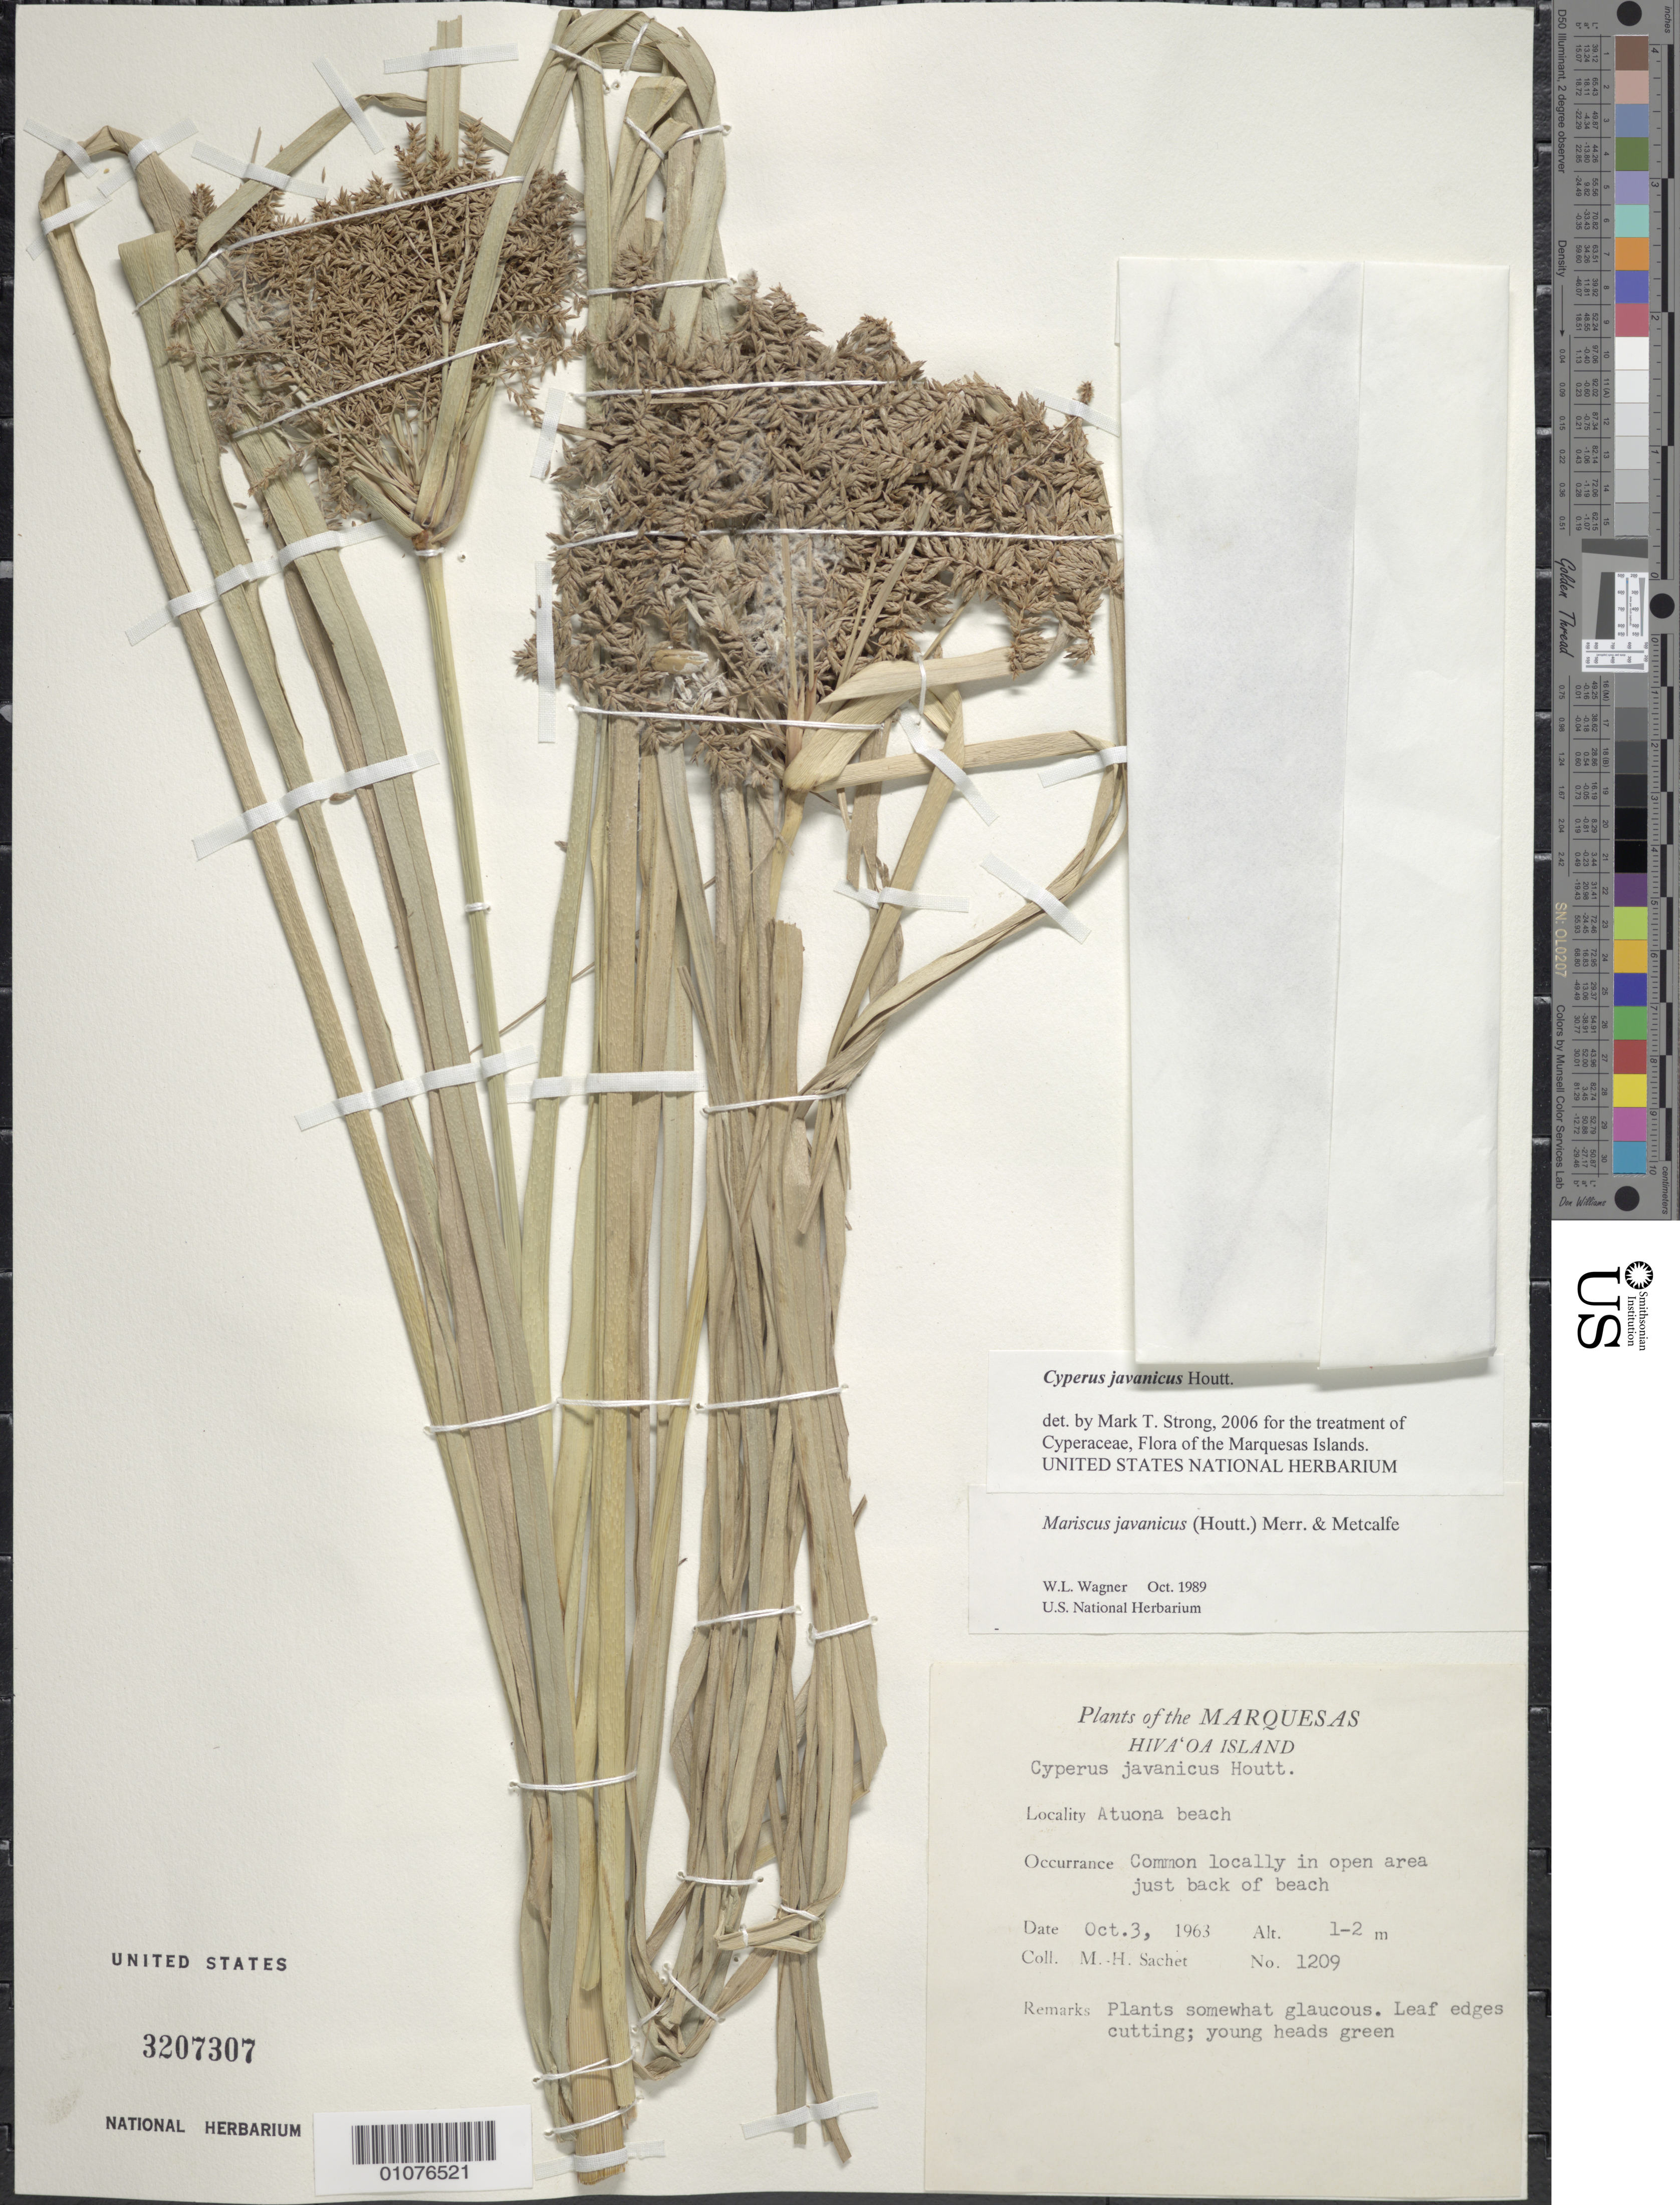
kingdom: Plantae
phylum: Tracheophyta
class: Liliopsida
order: Poales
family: Cyperaceae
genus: Cyperus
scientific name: Cyperus javanicus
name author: Houtt.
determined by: Strong, M. T., (US), Smithsonian Institution - National Museum of Natural History (UNITED STATES)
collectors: M.-H. Sachet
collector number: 1209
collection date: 1963-10-03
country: French Polynesia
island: Hiva Oa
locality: Atuona beach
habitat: Common locally in open area just back of beach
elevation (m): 1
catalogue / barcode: US 3207307